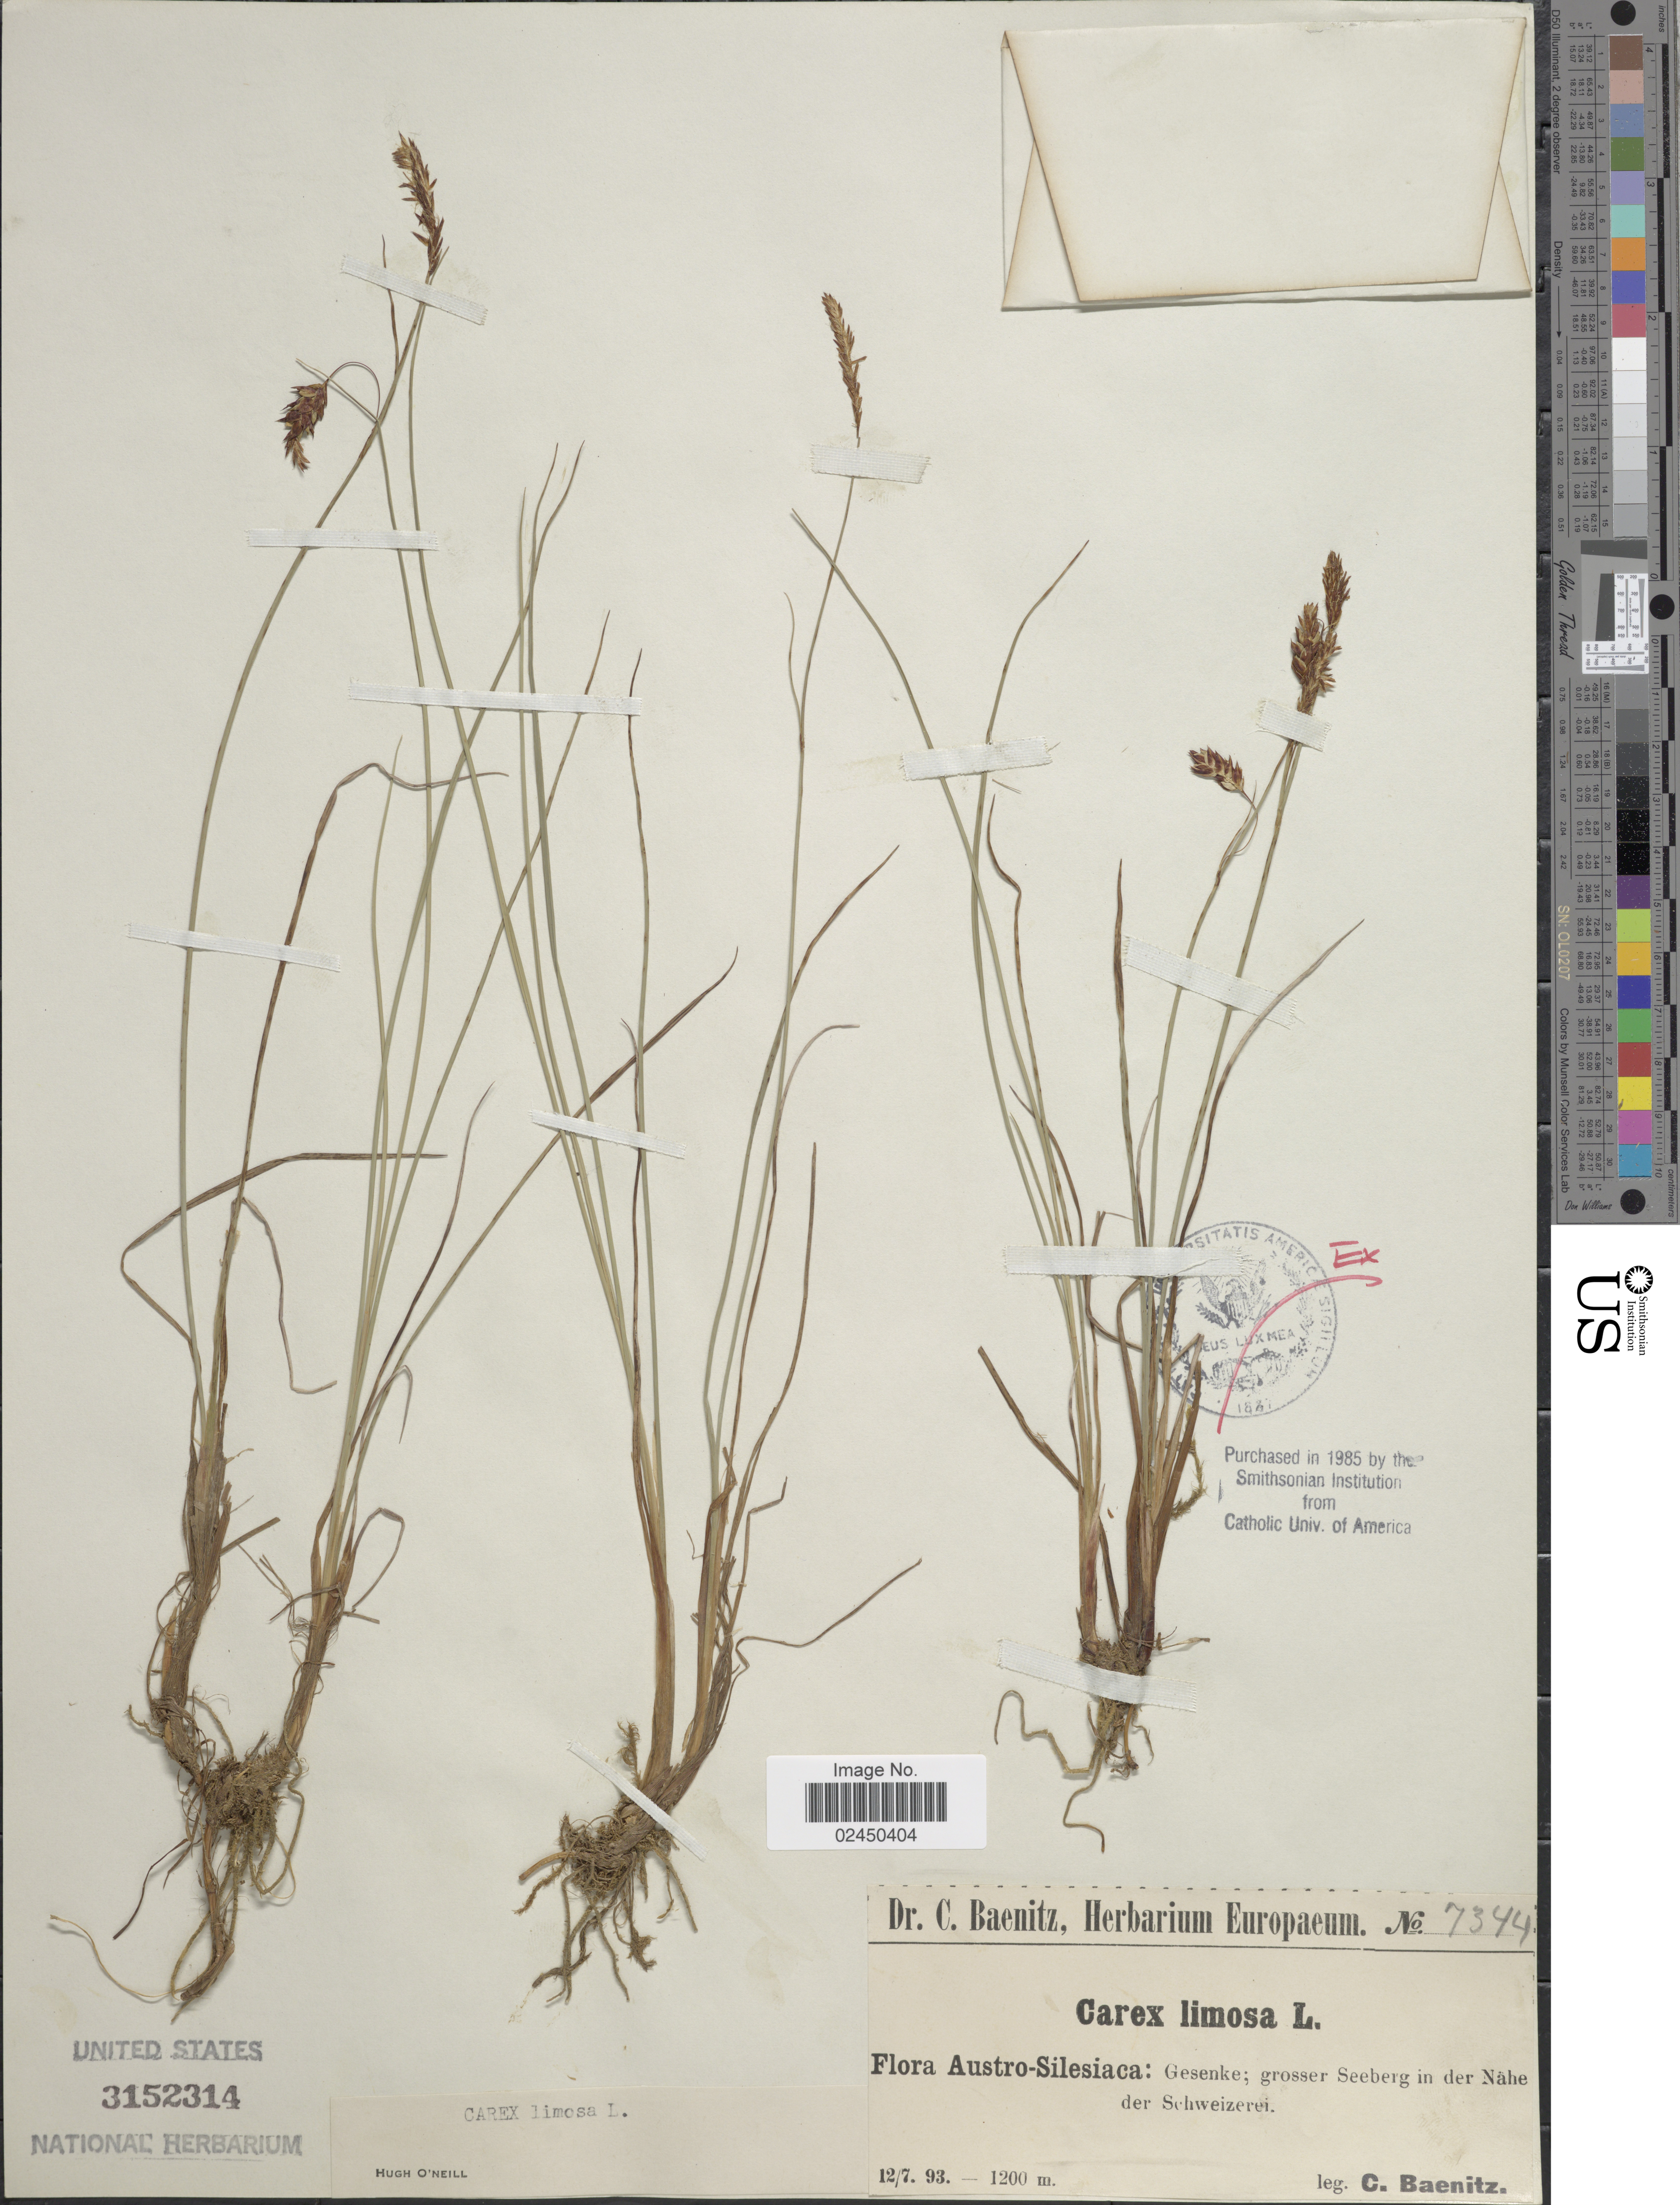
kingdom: Plantae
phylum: Tracheophyta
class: Liliopsida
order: Poales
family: Cyperaceae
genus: Carex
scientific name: Carex limosa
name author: L.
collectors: C. G. Baenitz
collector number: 7344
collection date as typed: Transcribed d/m/y: 12/7/93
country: Czechia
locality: Austro-Silesiaca: Gesenke, grosser Seeberg in der Nahe der Schweizerei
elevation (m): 1200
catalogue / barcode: US 3152314